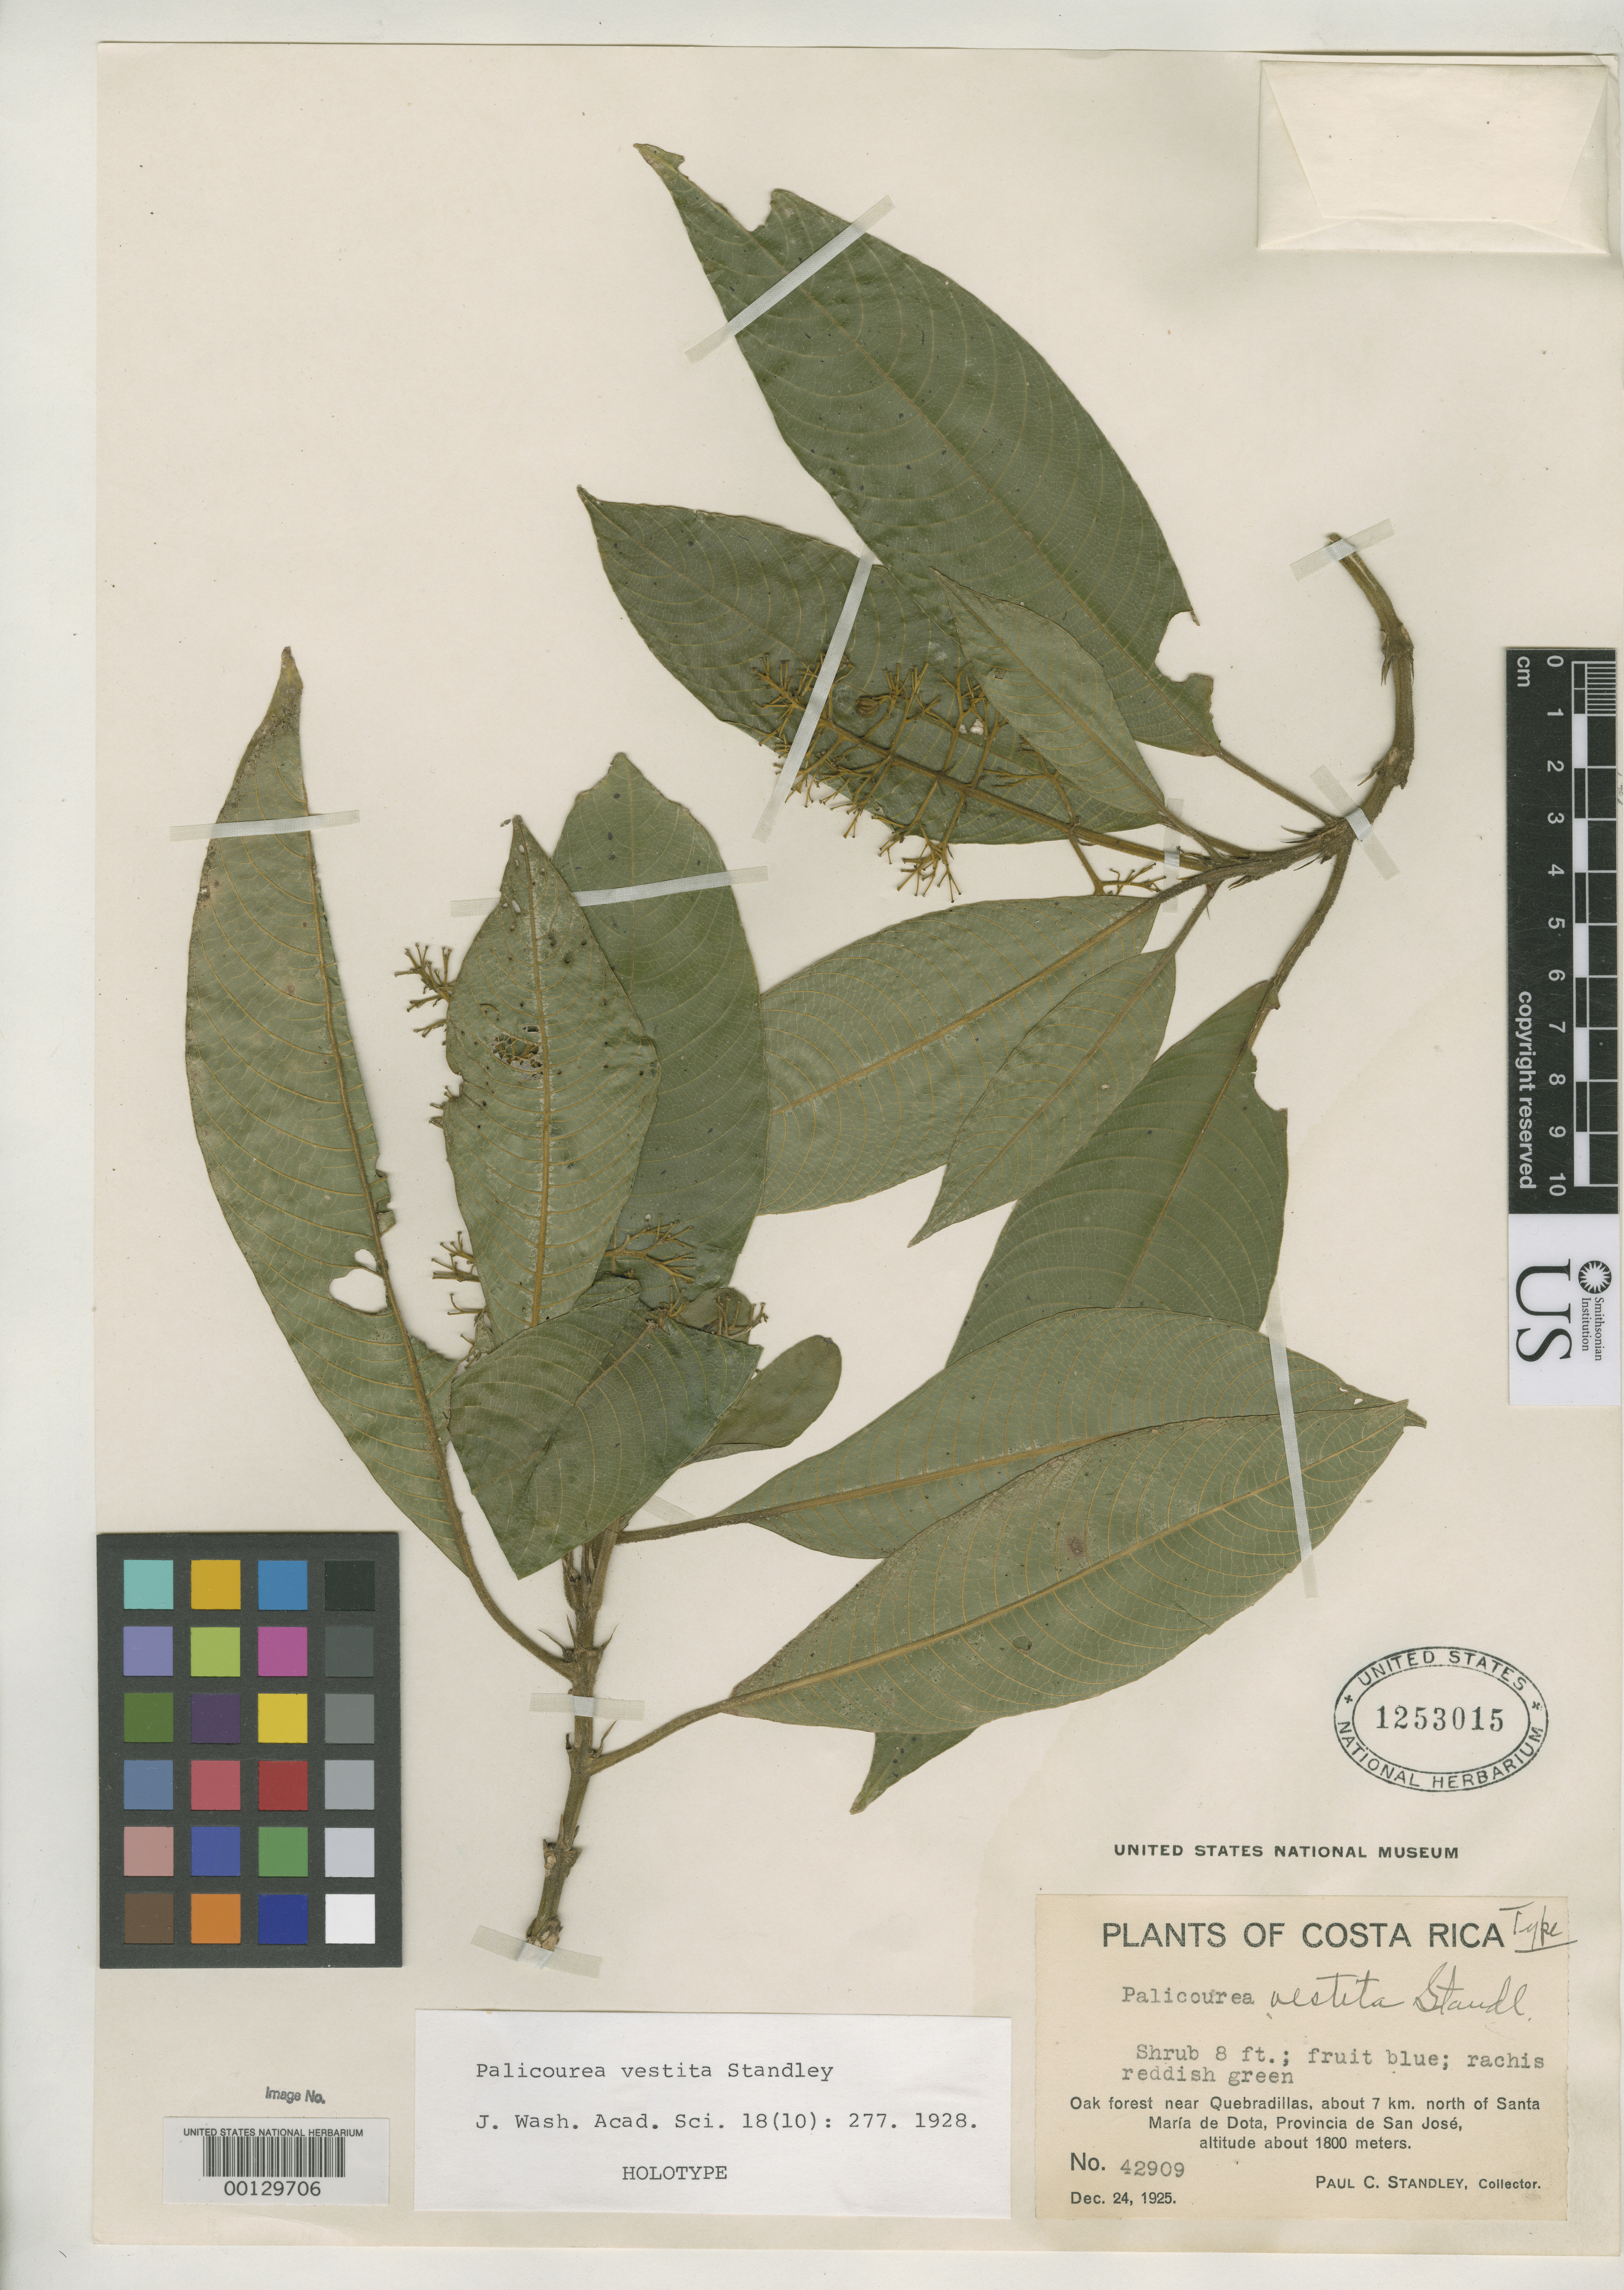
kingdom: Plantae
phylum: Tracheophyta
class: Magnoliopsida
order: Gentianales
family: Rubiaceae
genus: Palicourea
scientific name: Palicourea vestita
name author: Standl.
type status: Holotype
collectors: P. C. Standley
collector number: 42909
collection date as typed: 24 Dec 1925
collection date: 1925-12-24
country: Costa Rica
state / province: San José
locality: Near Quebradillas, ca. 7 km N of Santa Maria de Dota.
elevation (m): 1800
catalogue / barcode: US 1253015